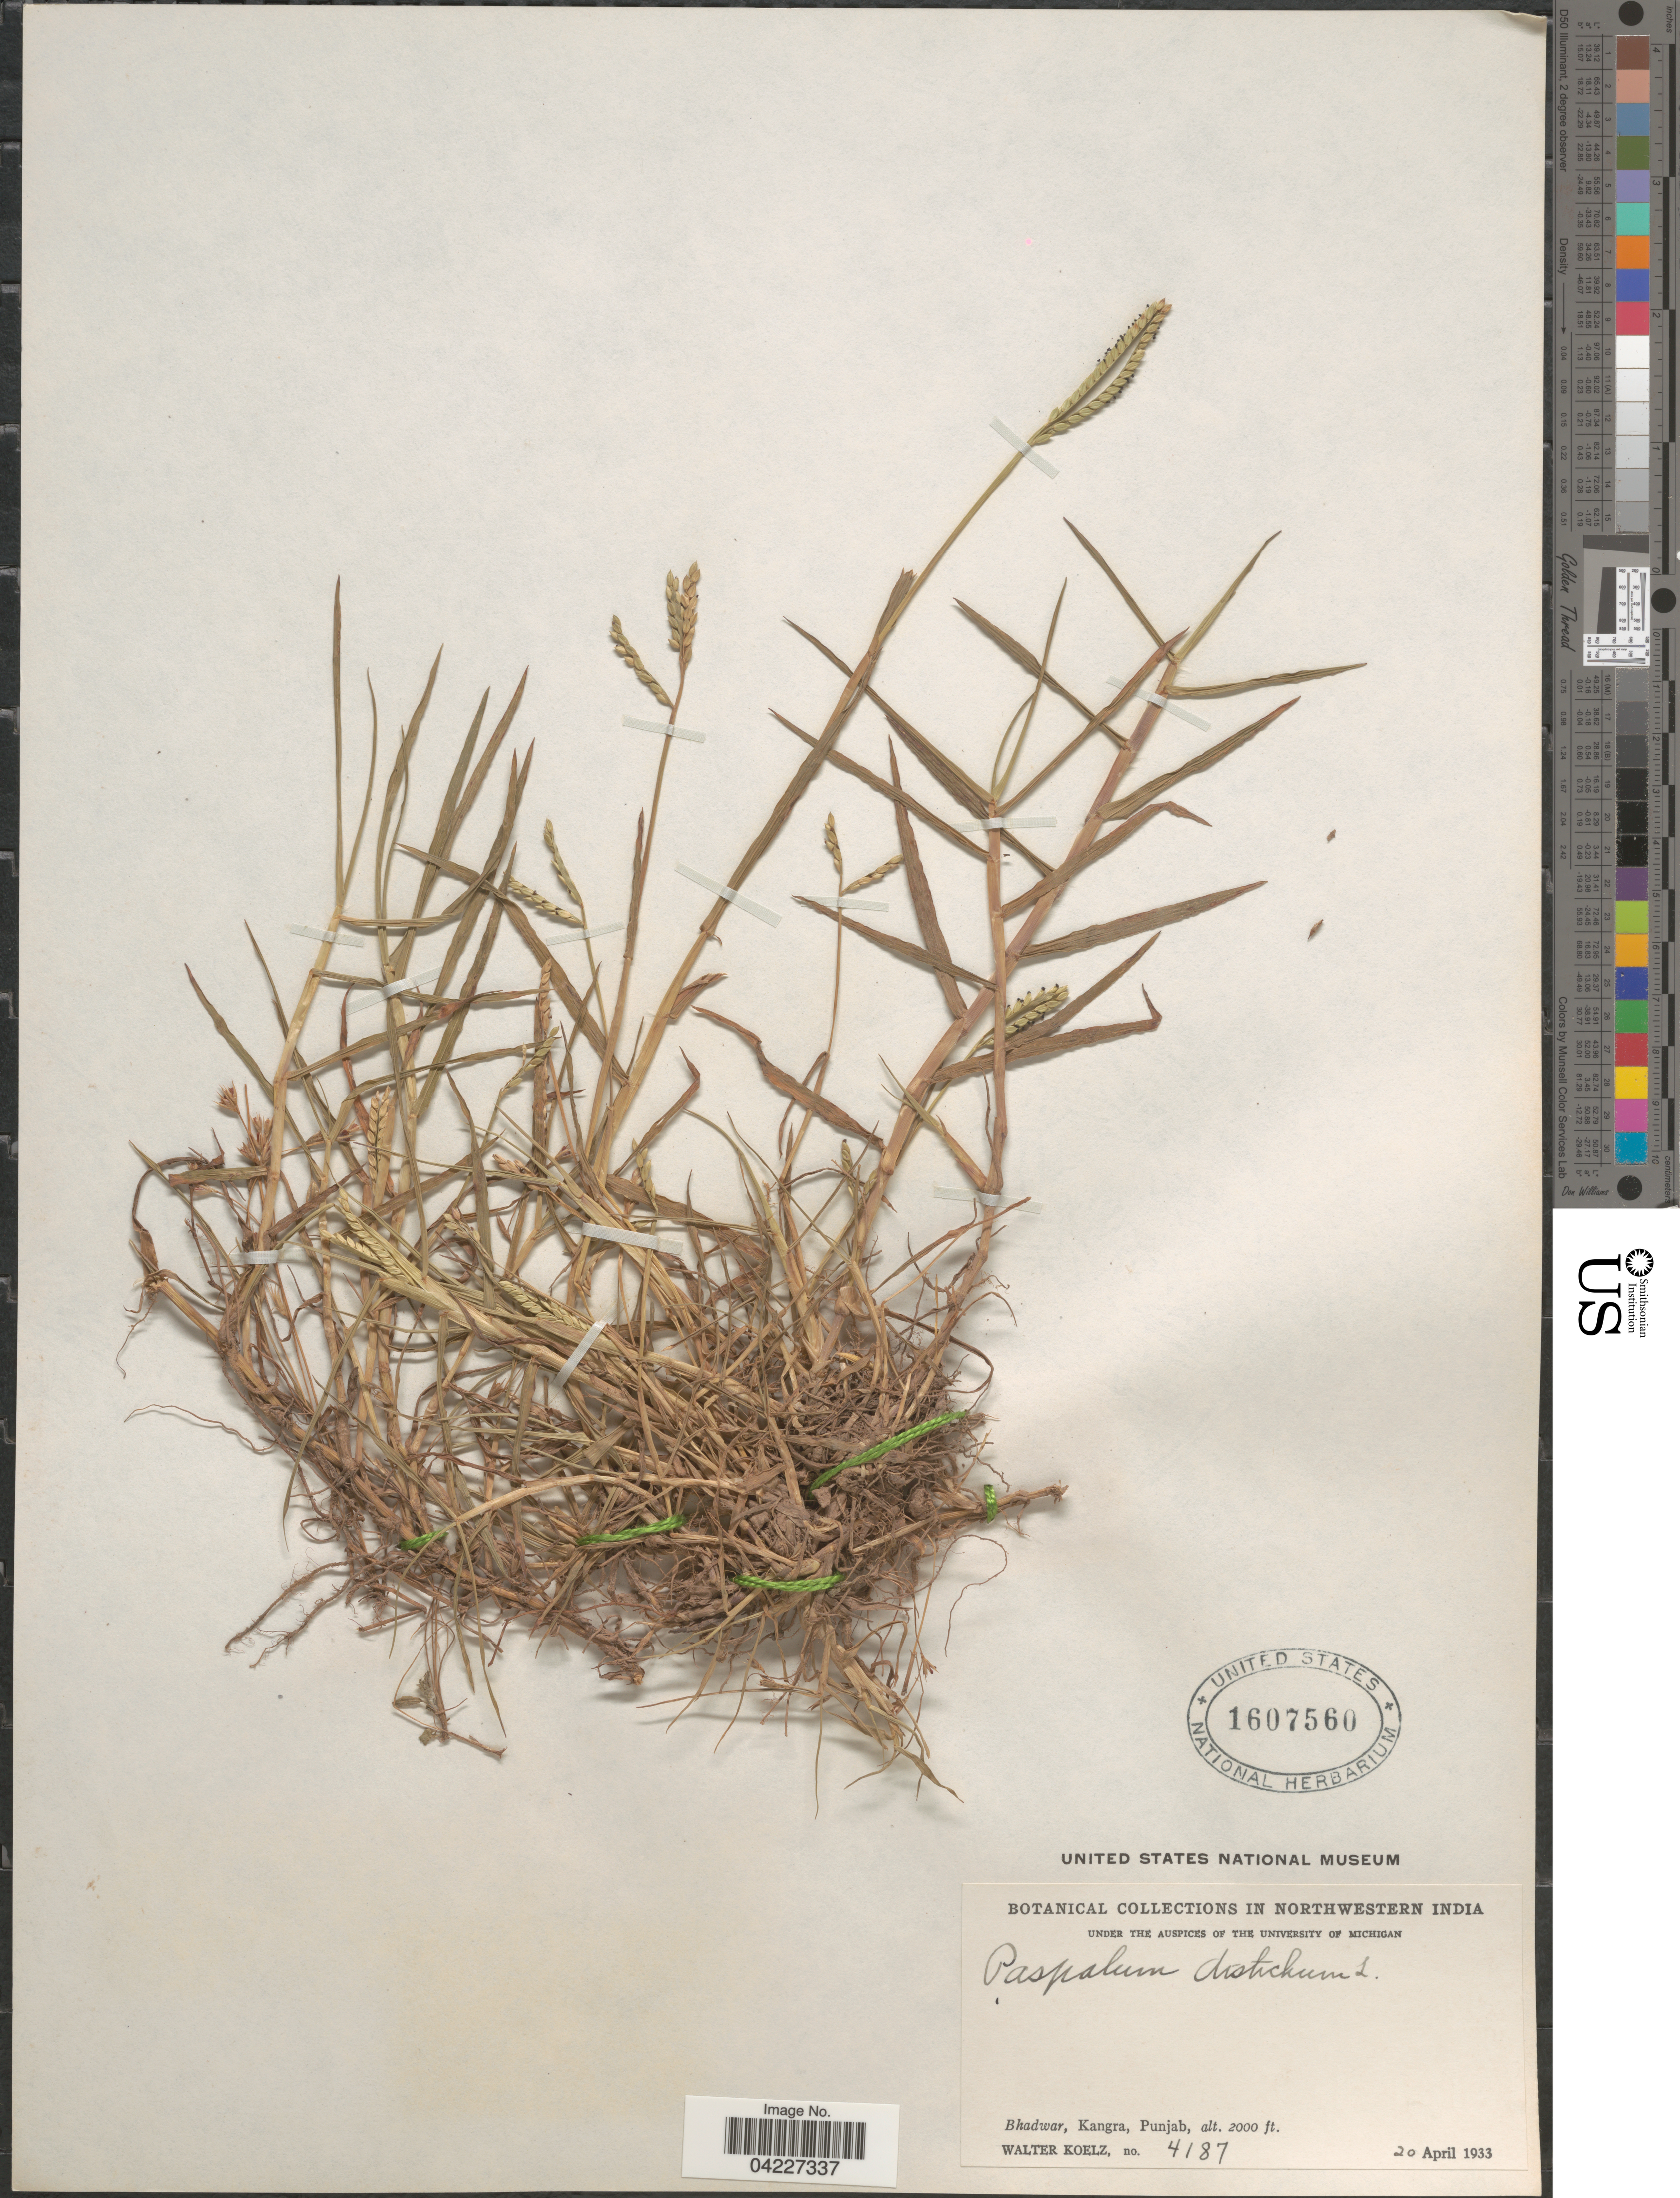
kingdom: Plantae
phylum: Tracheophyta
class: Liliopsida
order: Poales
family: Poaceae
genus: Paspalum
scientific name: Paspalum paspalodes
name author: (Michx.) Scribn.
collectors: W. N. Koelz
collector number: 4187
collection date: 1933-04-20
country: India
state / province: Punjab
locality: Northwestern India. Bhadwar, Kangra.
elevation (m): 610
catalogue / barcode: US 1607560